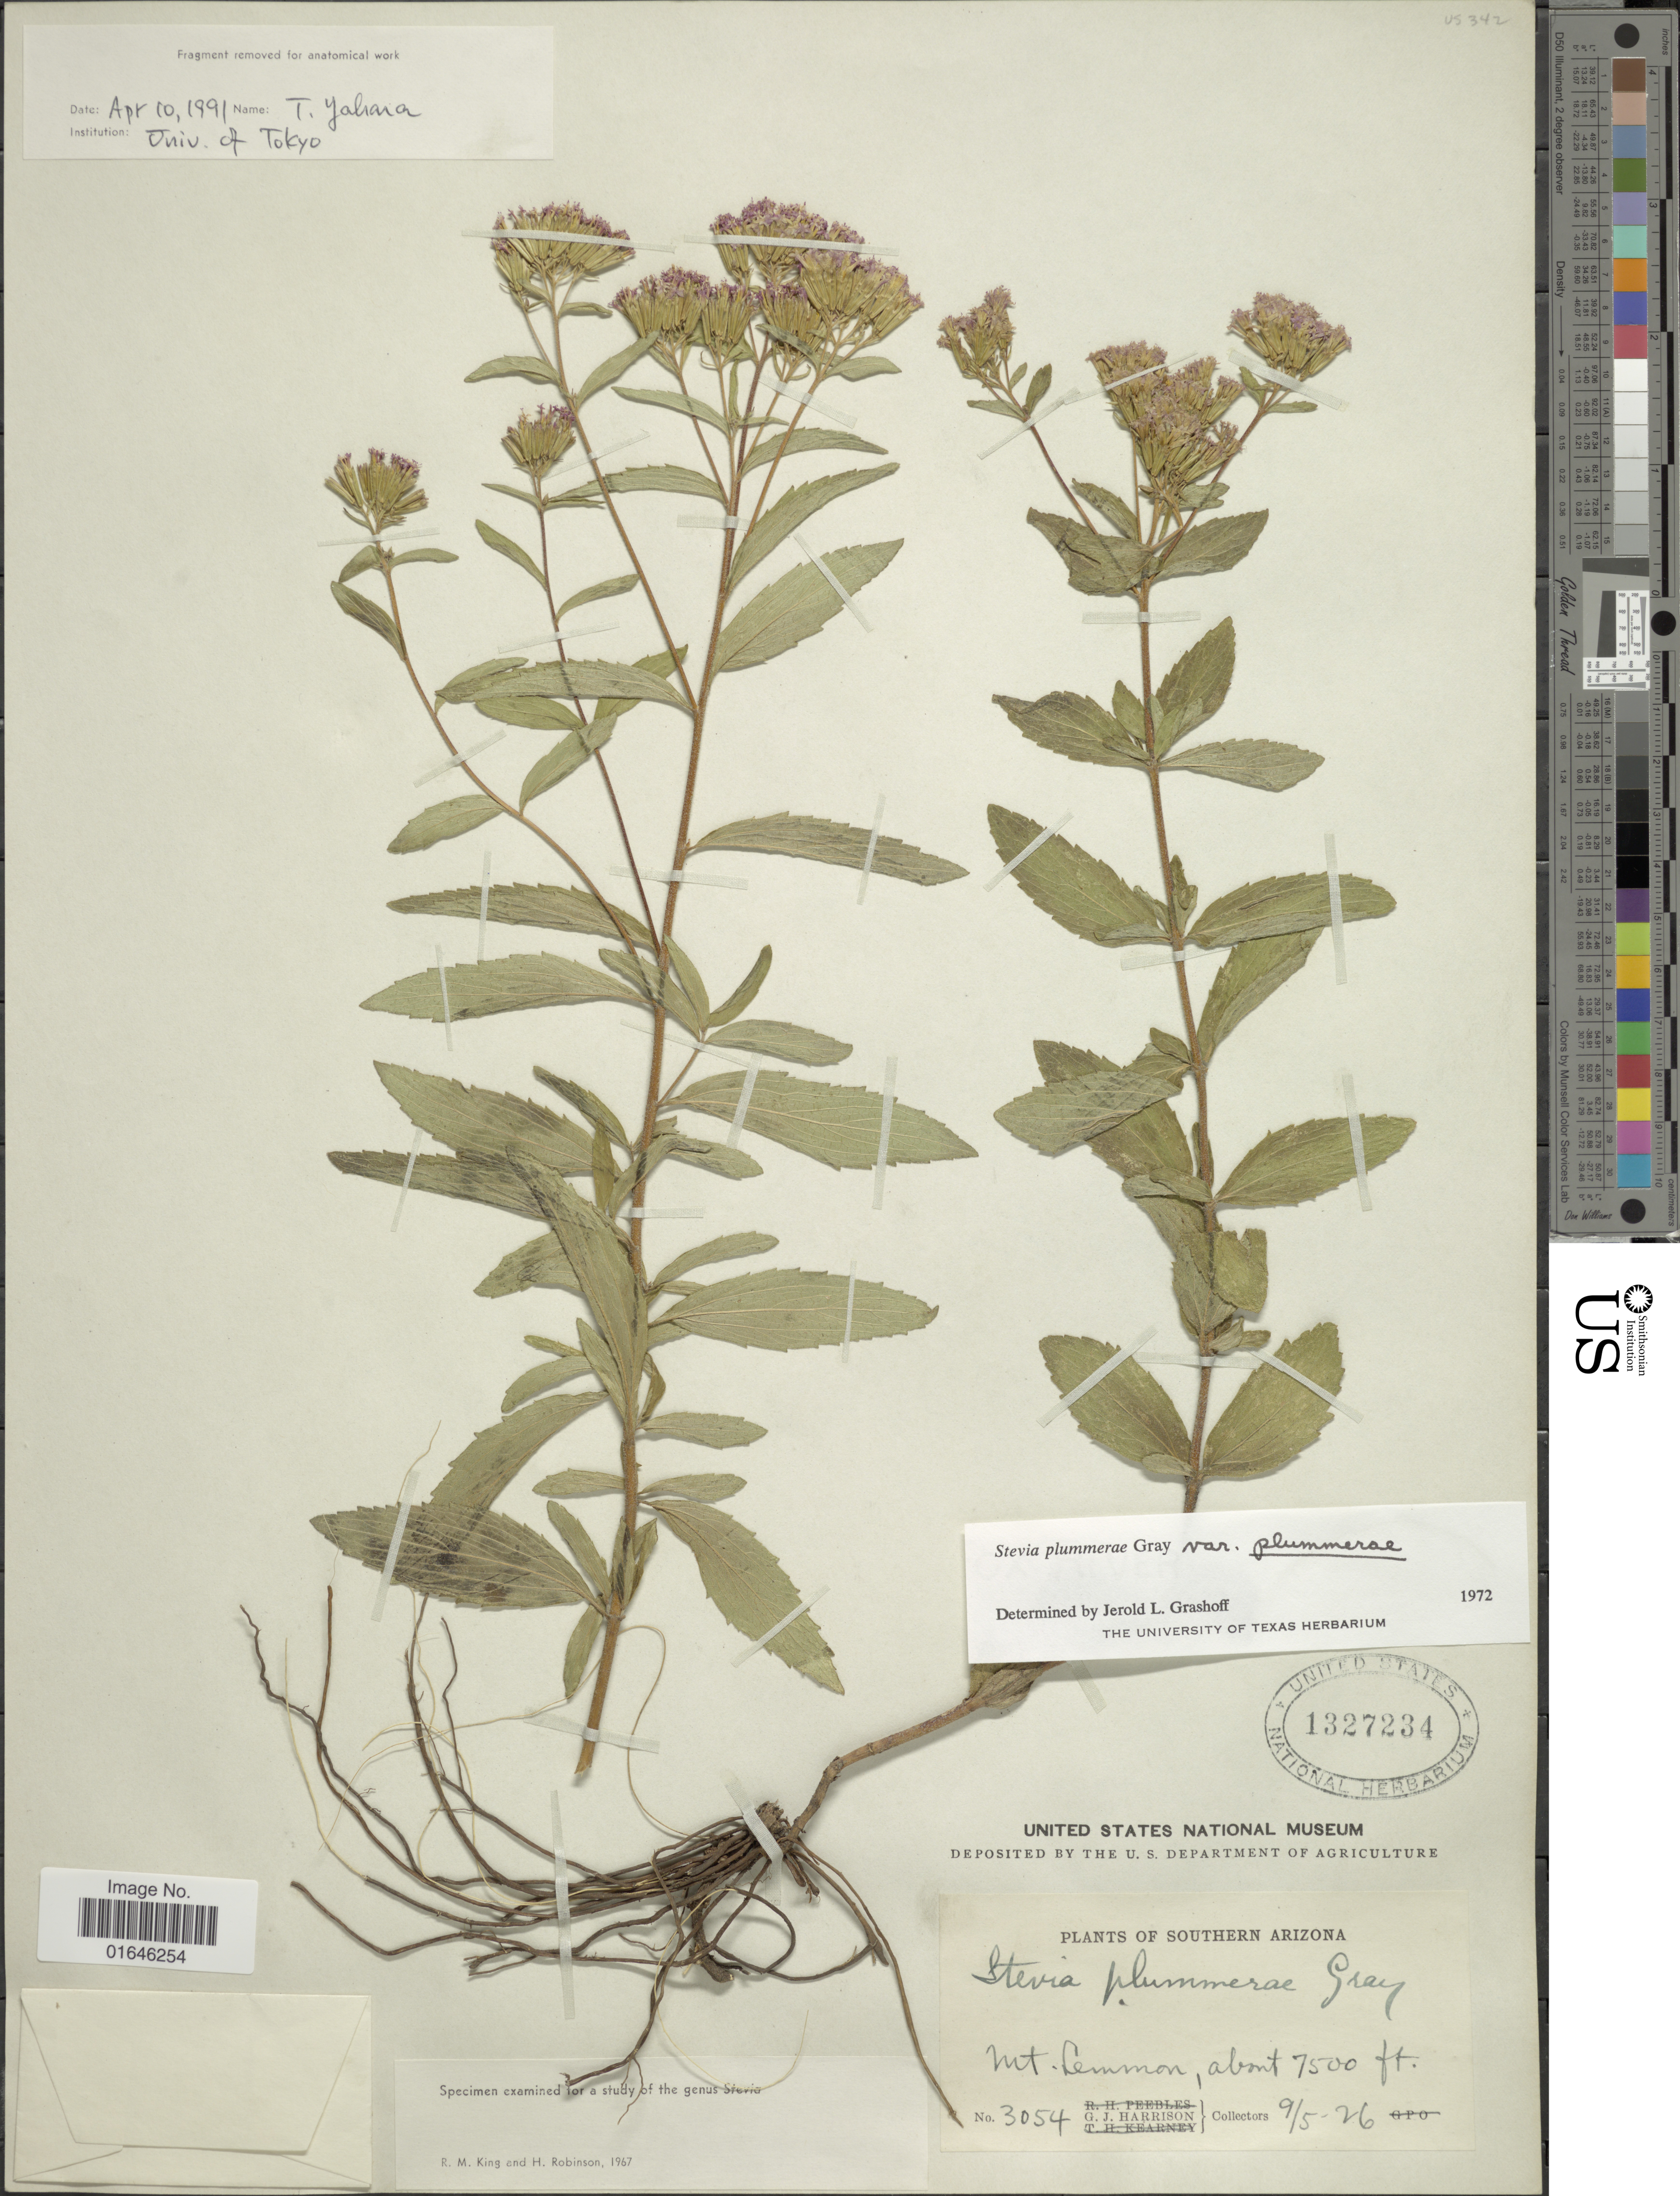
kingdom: Plantae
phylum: Tracheophyta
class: Magnoliopsida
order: Asterales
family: Asteraceae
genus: Stevia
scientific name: Stevia plummerae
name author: A. Gray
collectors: G. J. Harrison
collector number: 3054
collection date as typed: Transcribed d/m/y: 5/9/26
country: United States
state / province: Arizona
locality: Southern Arizona, Mt. Lemmon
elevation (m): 2286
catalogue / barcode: US 1327234